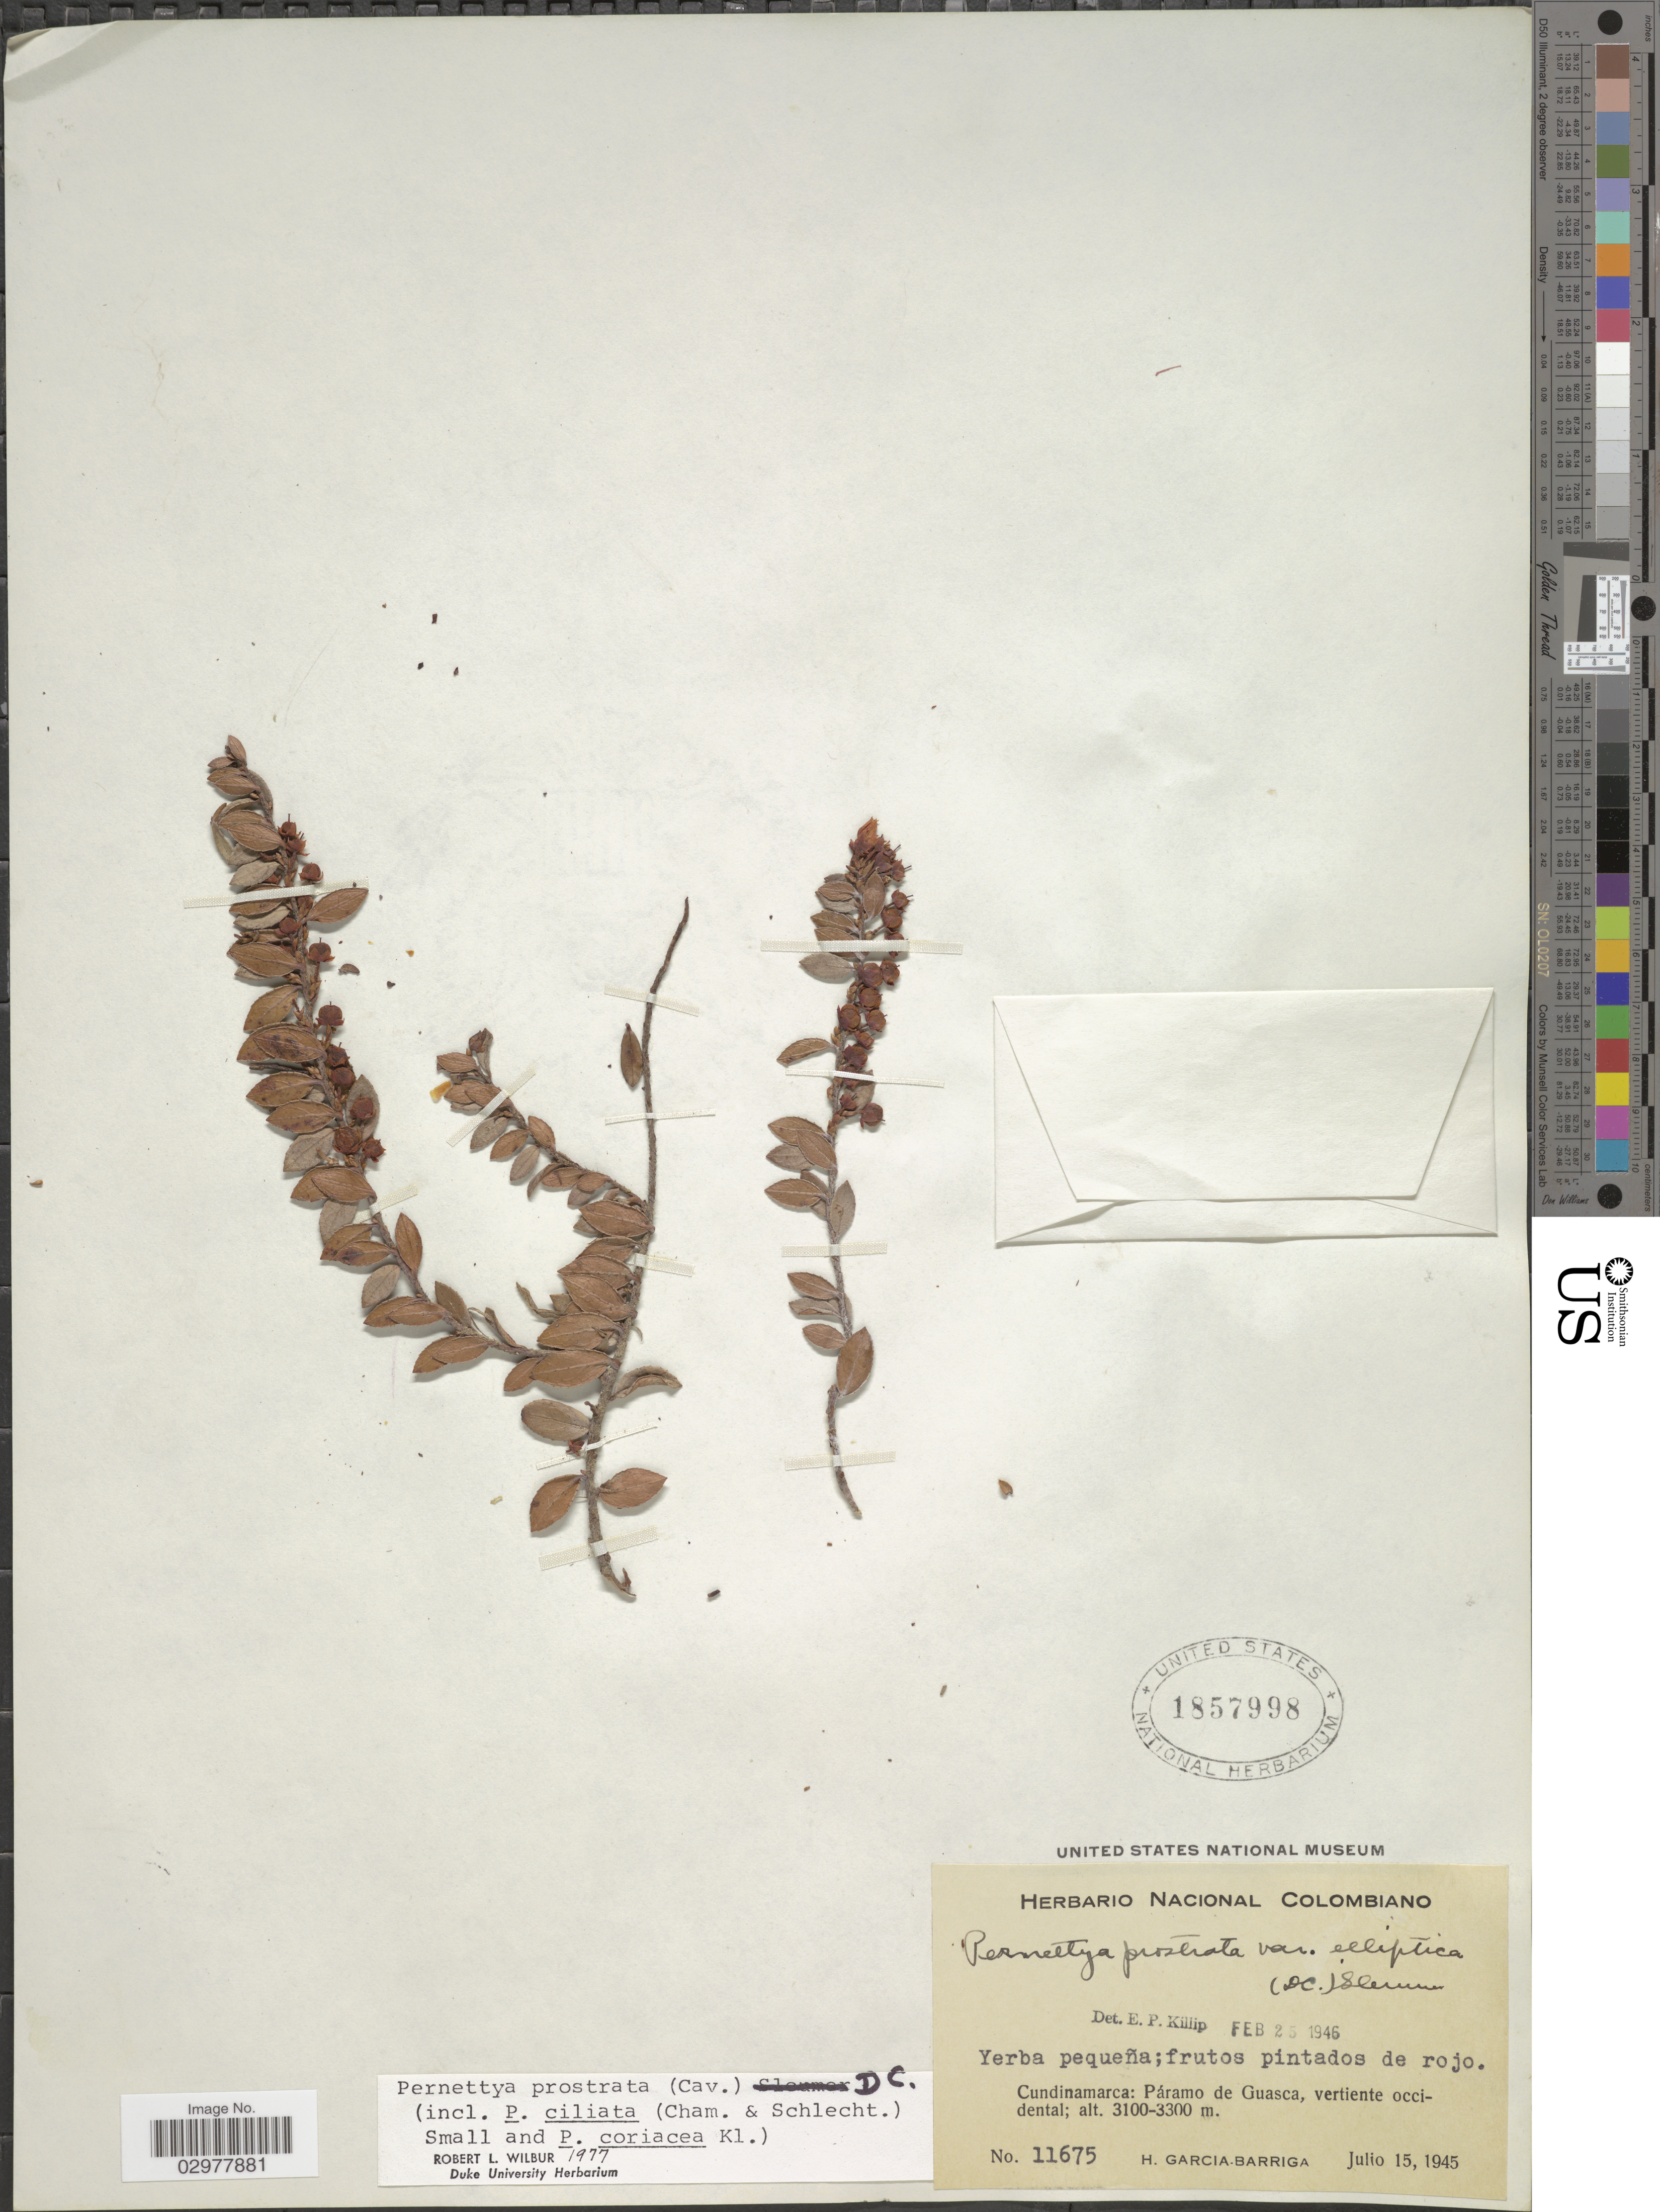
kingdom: Plantae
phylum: Tracheophyta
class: Magnoliopsida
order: Ericales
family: Ericaceae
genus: Pernettya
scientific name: Pernettya prostrata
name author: (Cav.) DC.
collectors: H. García Barriga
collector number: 11675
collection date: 1945-07-15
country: Colombia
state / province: Cundinamarca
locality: Páramo de Guasca, vertiente occidental.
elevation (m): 3100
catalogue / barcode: US 1857998